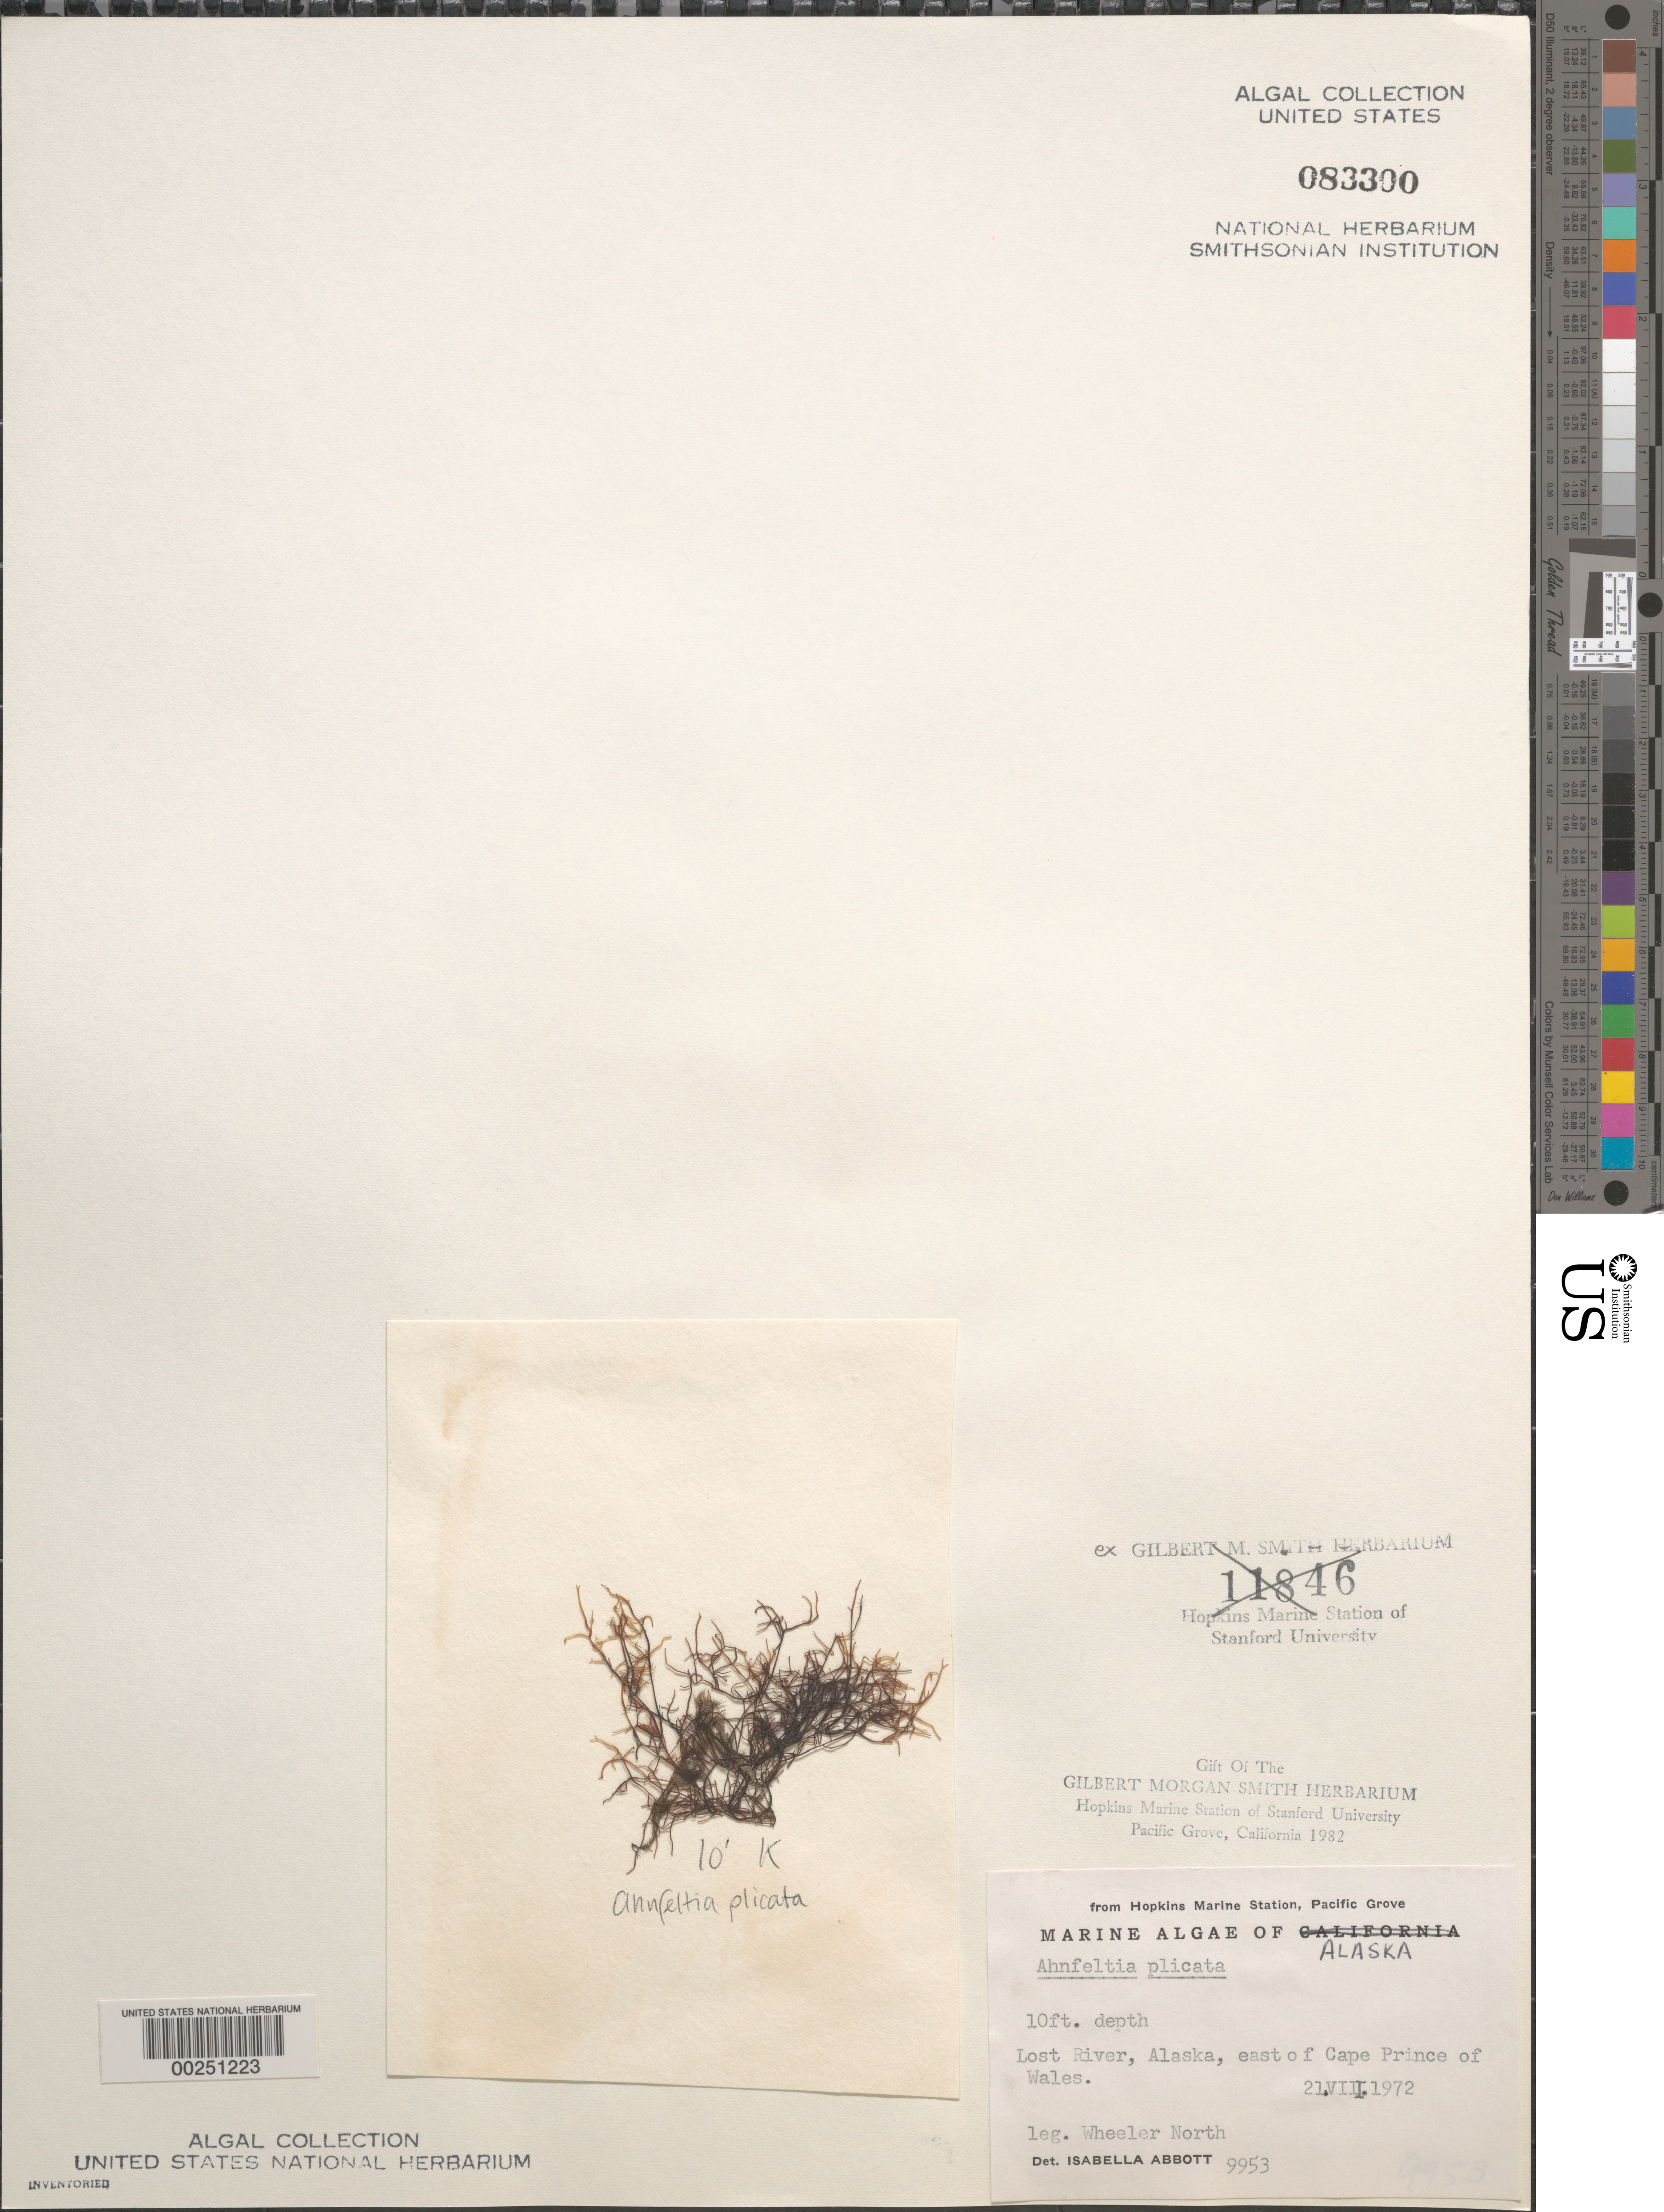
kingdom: Plantae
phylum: Rhodophyta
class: Florideophyceae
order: Ahnfeltiales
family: Ahnfeltiaceae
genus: Ahnfeltia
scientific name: Ahnfeltia plicata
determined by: Abbott, Isabella A.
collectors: W. North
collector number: IAA 9953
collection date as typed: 21 Aug 1972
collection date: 1972-08-21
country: United States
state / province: Alaska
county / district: Nome Division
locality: Lost River, east of Cape Prince of Wales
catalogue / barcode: US 83300